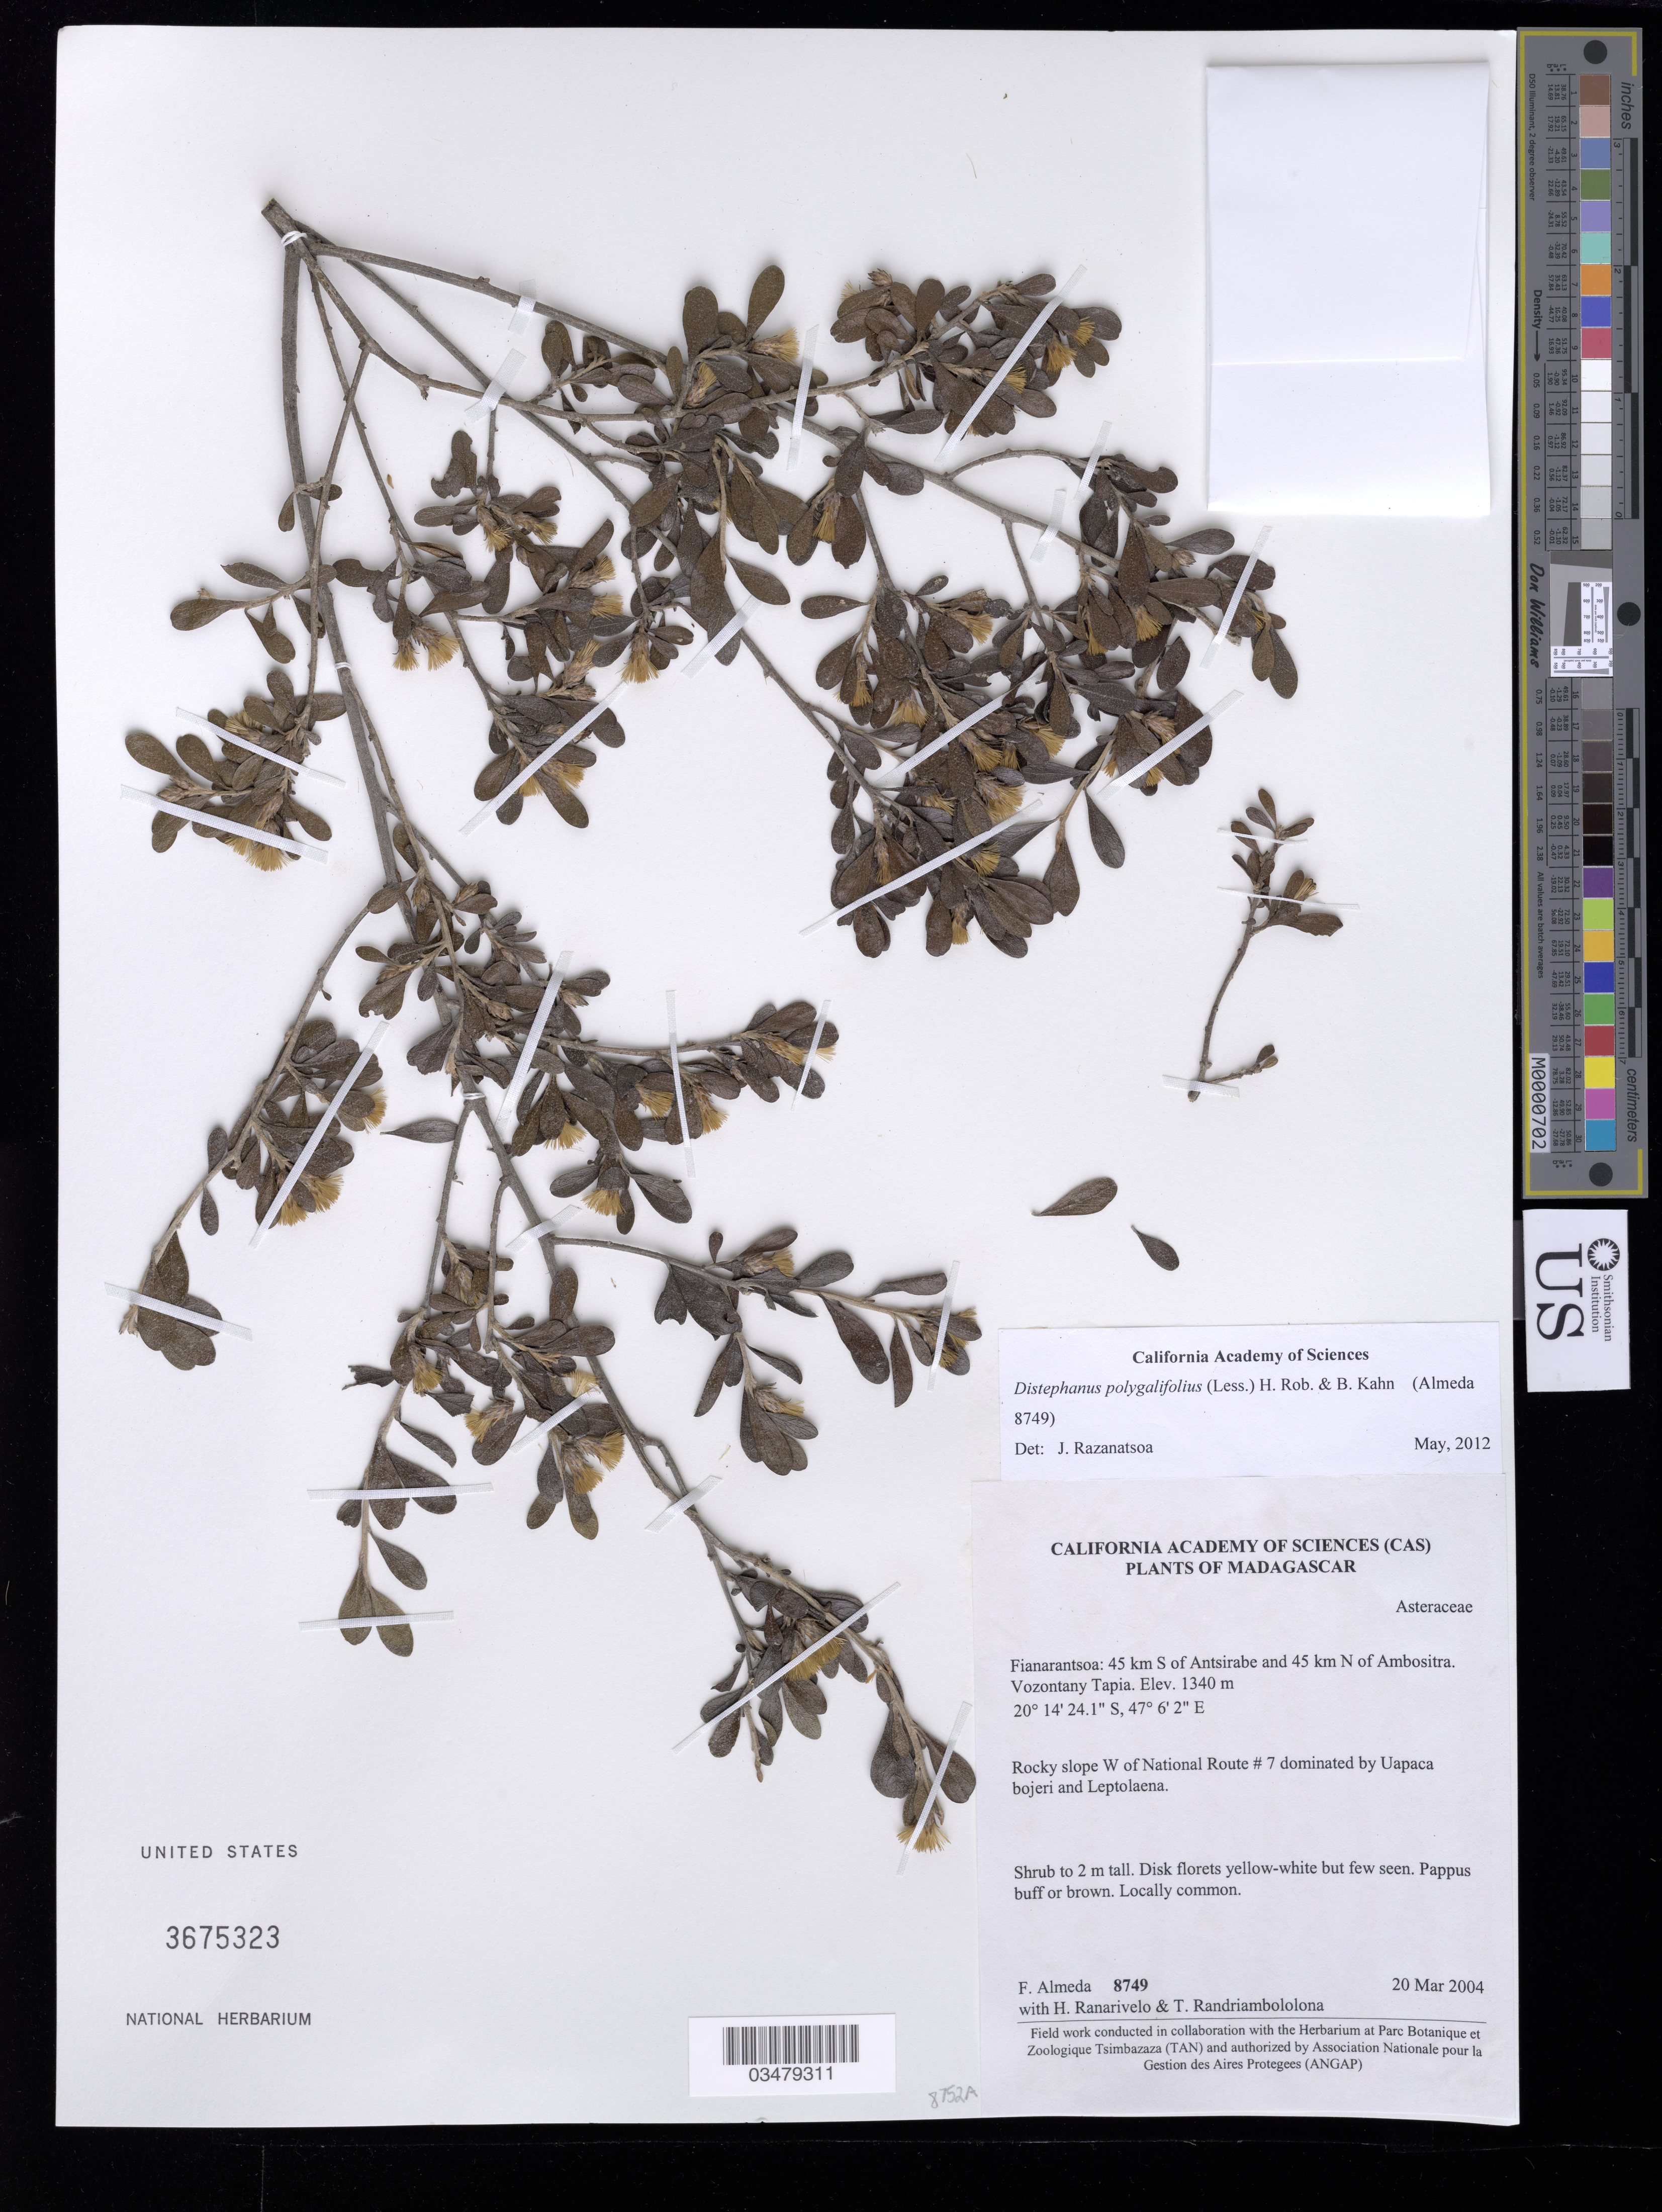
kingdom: Plantae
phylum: Tracheophyta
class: Magnoliopsida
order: Asterales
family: Asteraceae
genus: Distephanus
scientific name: Distephanus polygalaefolia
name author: (Less.) H. Rob. & B. Kahn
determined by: Robinson, Harold E., (US)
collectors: F. Almeda, H. Ranarivelo & T. Randriambololona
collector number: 8749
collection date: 2004-03-20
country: Madagascar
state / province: Vatovavy Fitovinany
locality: Downslope from Centre Valbio enroute to Ranomafana on steep roadbank.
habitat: Rocky slope W of National Route #7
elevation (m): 830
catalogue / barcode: US 3675323